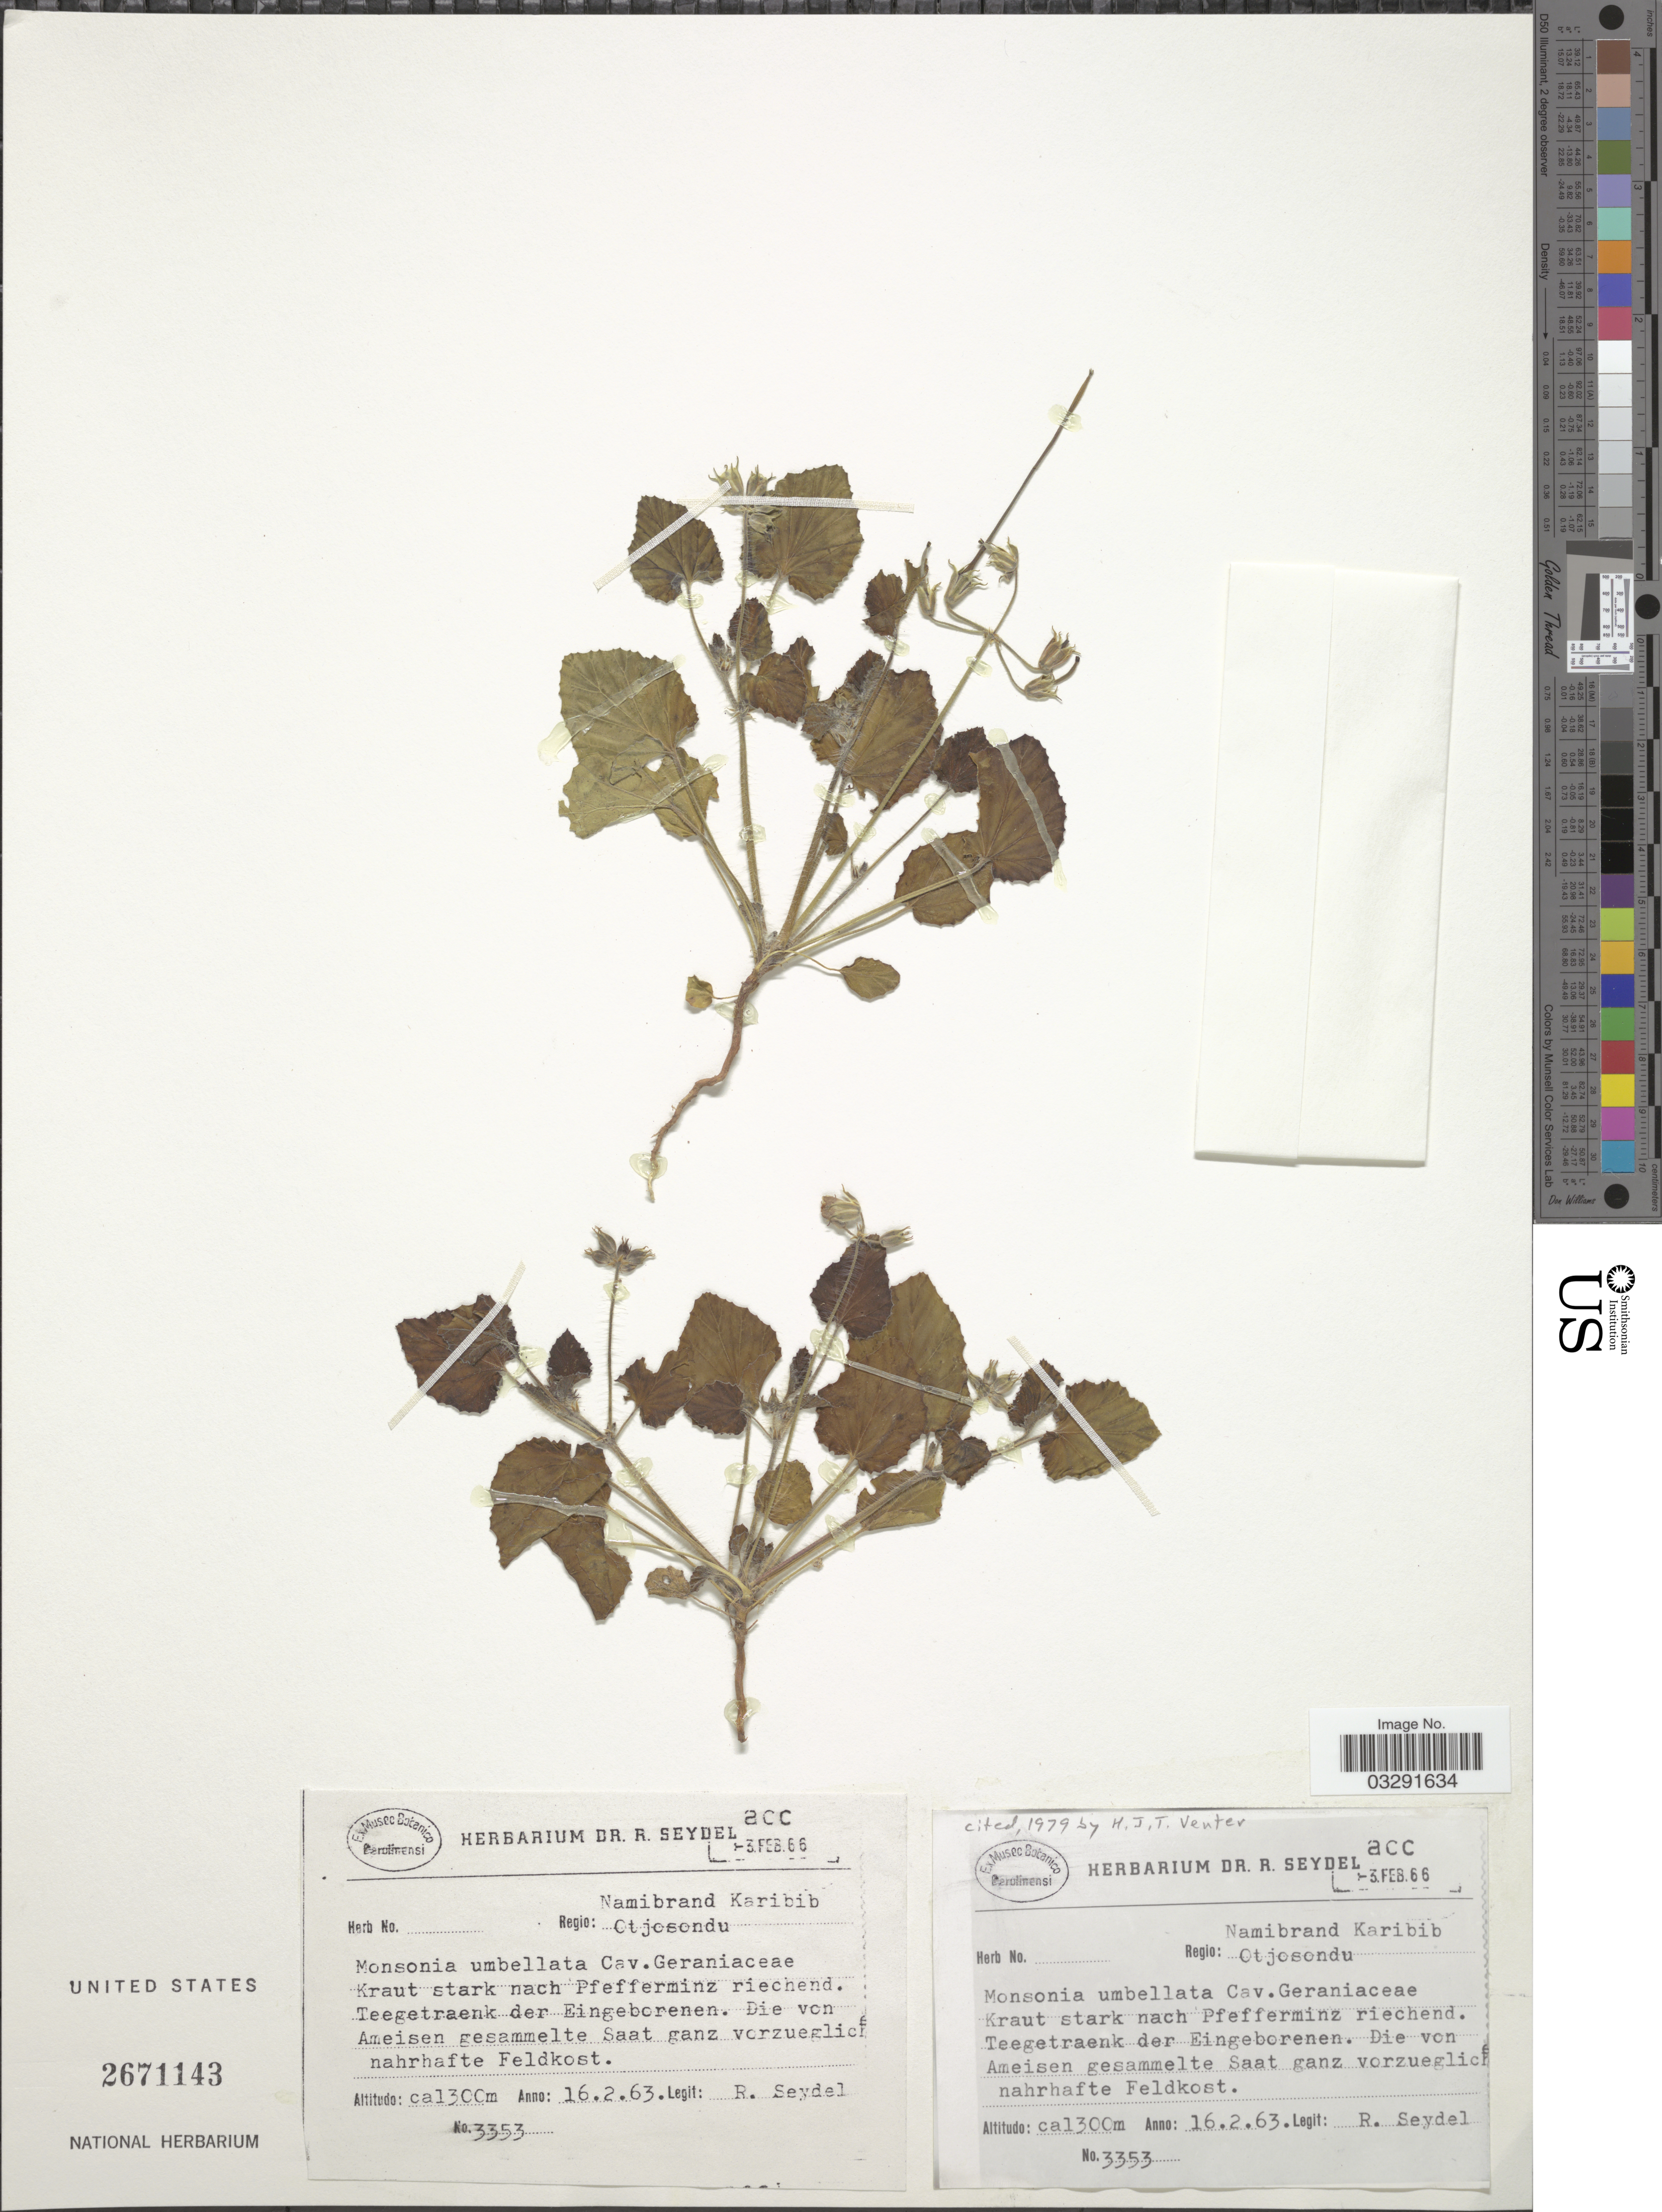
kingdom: Plantae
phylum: Tracheophyta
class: Magnoliopsida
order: Geraniales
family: Geraniaceae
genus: Monsonia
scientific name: Monsonia umbellata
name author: Harv.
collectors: R. Seydel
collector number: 3353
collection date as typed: Transcribed d/m/y: 16/2/63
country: Namibia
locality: Regio: Namibrand Karibib Otjosondu. Monsonia umbellata Cav. Geraniaceae Kraut stark nach Pfefferminz riechend. [unsure placement] Teegetraenk der Eingeborenen. [unsure placement] Die von Ameisen gesammelte Saat ganz vorzueglich nahrhafte Feldkost. [unsure placement]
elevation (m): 1300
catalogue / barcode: US 2671143